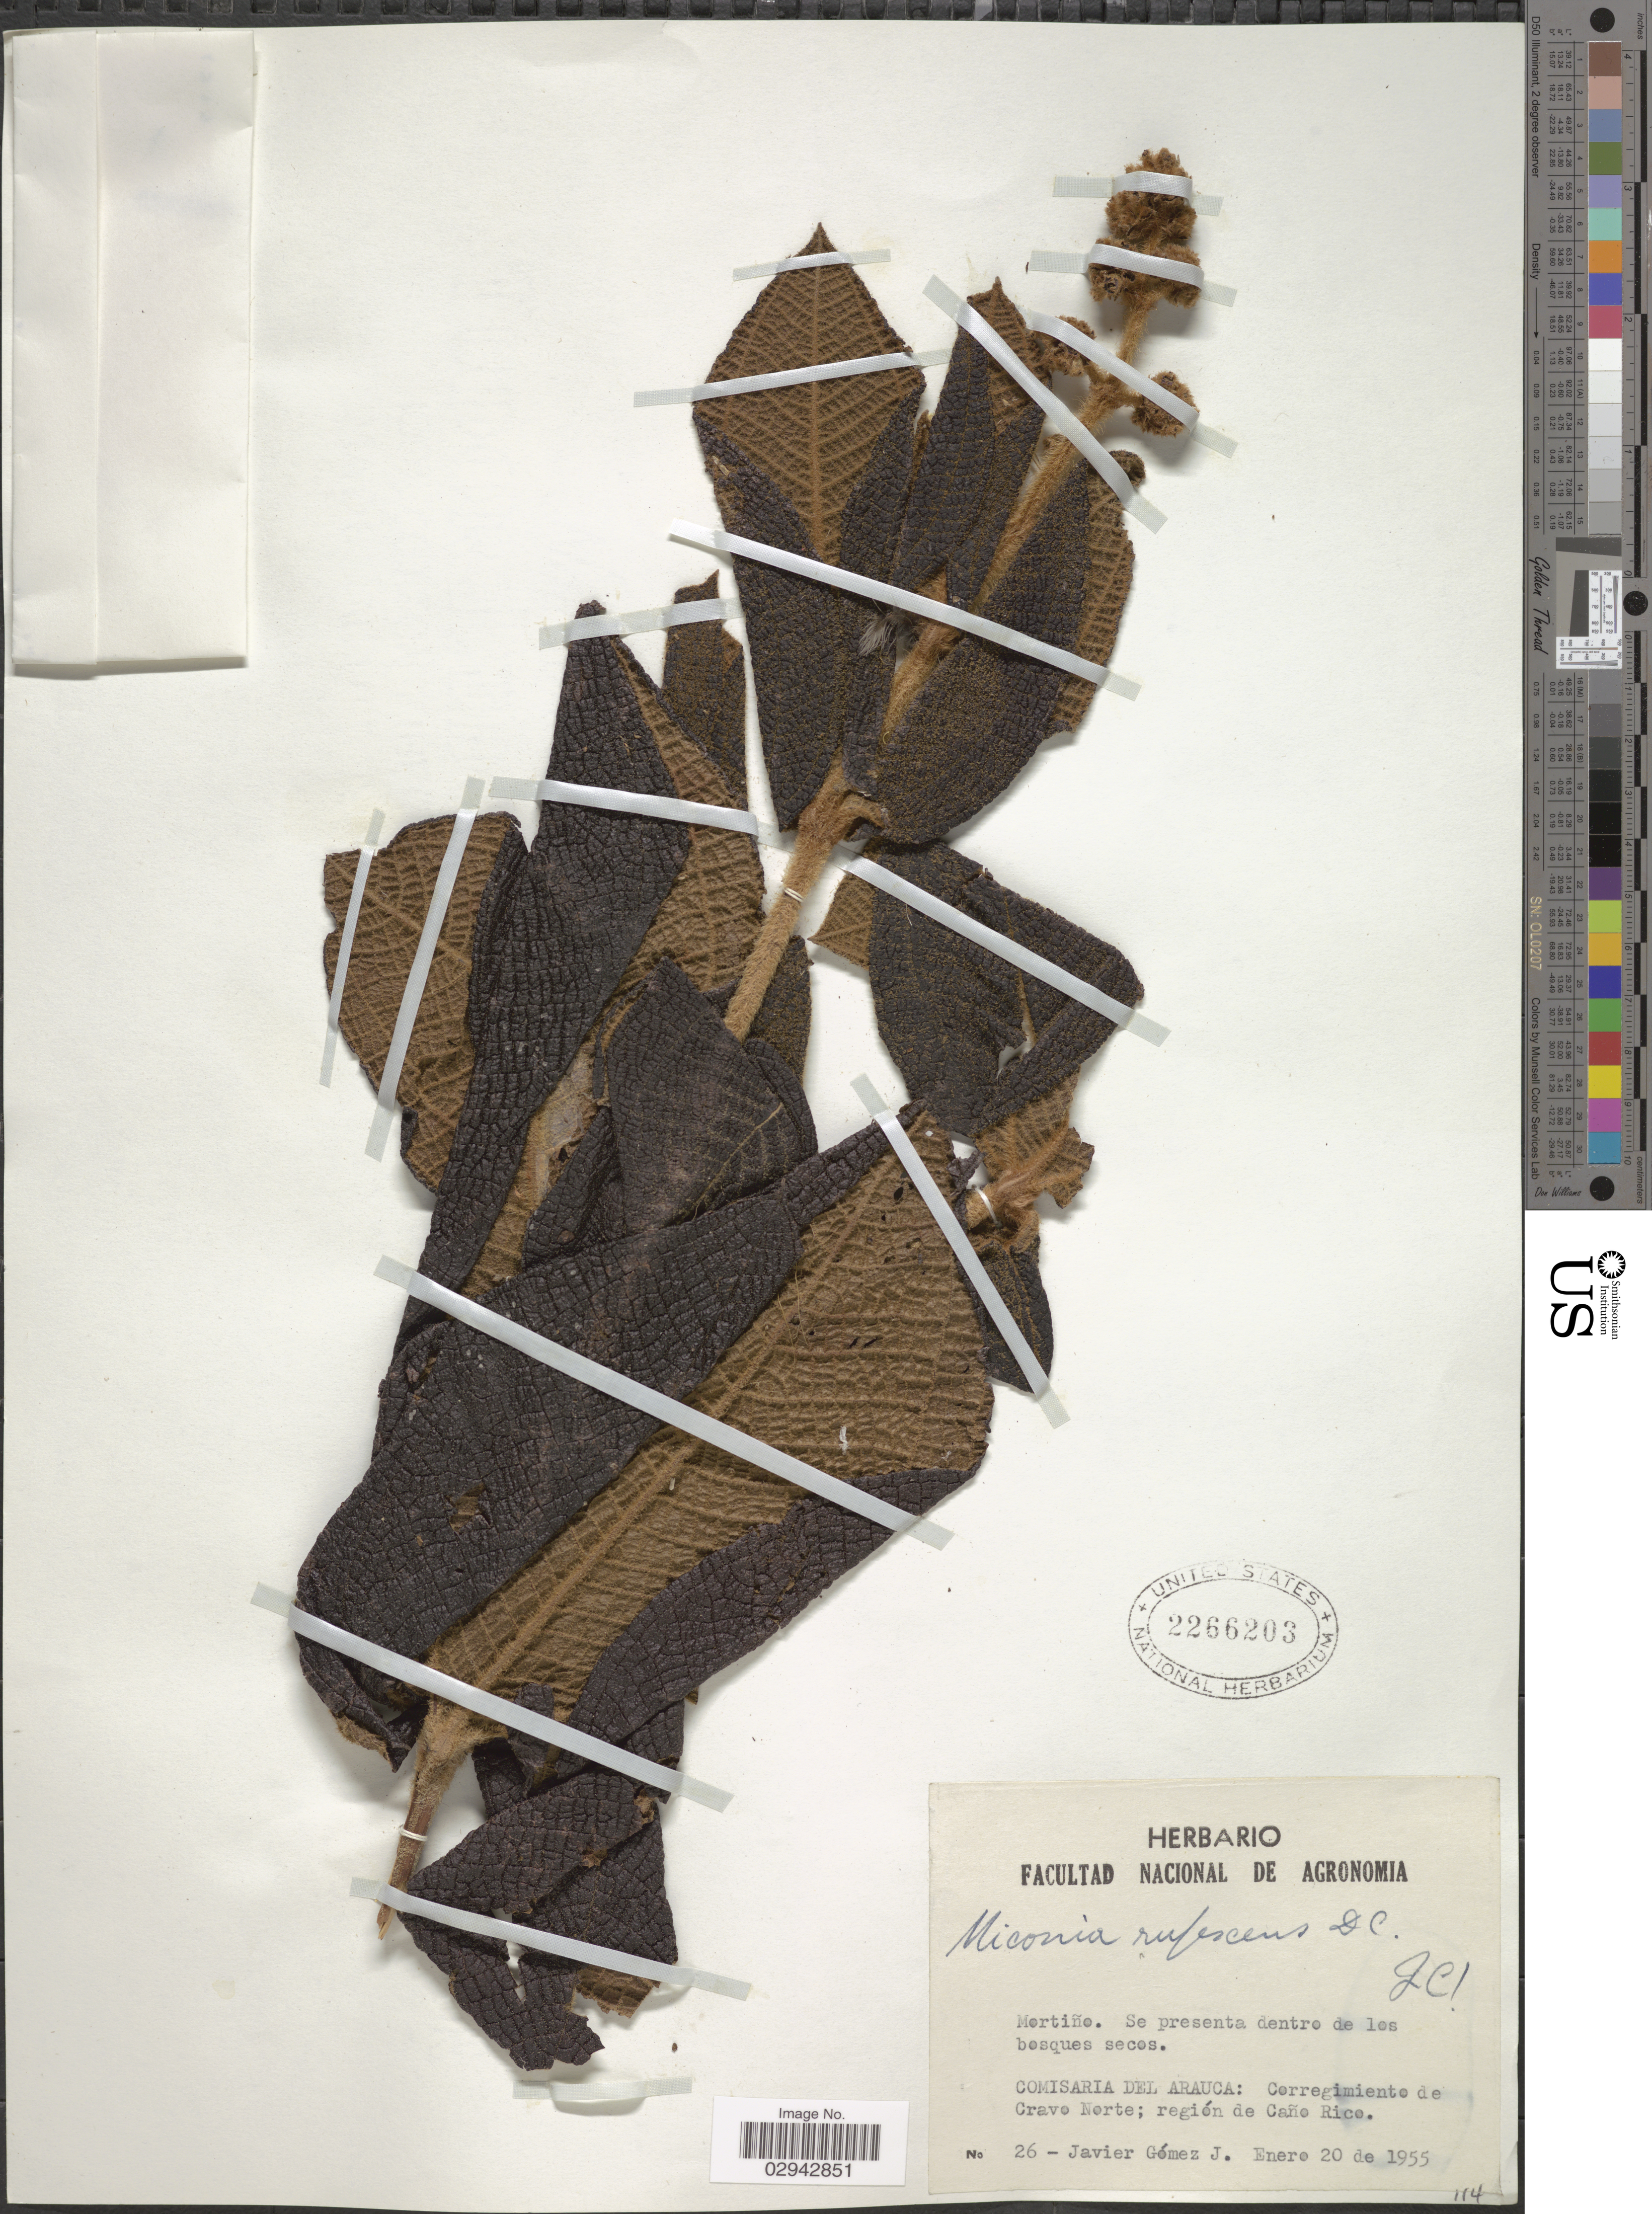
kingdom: Plantae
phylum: Tracheophyta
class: Magnoliopsida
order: Myrtales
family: Melastomataceae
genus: Miconia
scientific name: Miconia rufescens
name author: (Aubl.) DC.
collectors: G. Javier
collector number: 26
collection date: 1955-01-20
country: Colombia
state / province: Arauca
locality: Comisaria del Arauca: Corregimiento de Cravo Norte; región de Caño Rico.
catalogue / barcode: US 2266203